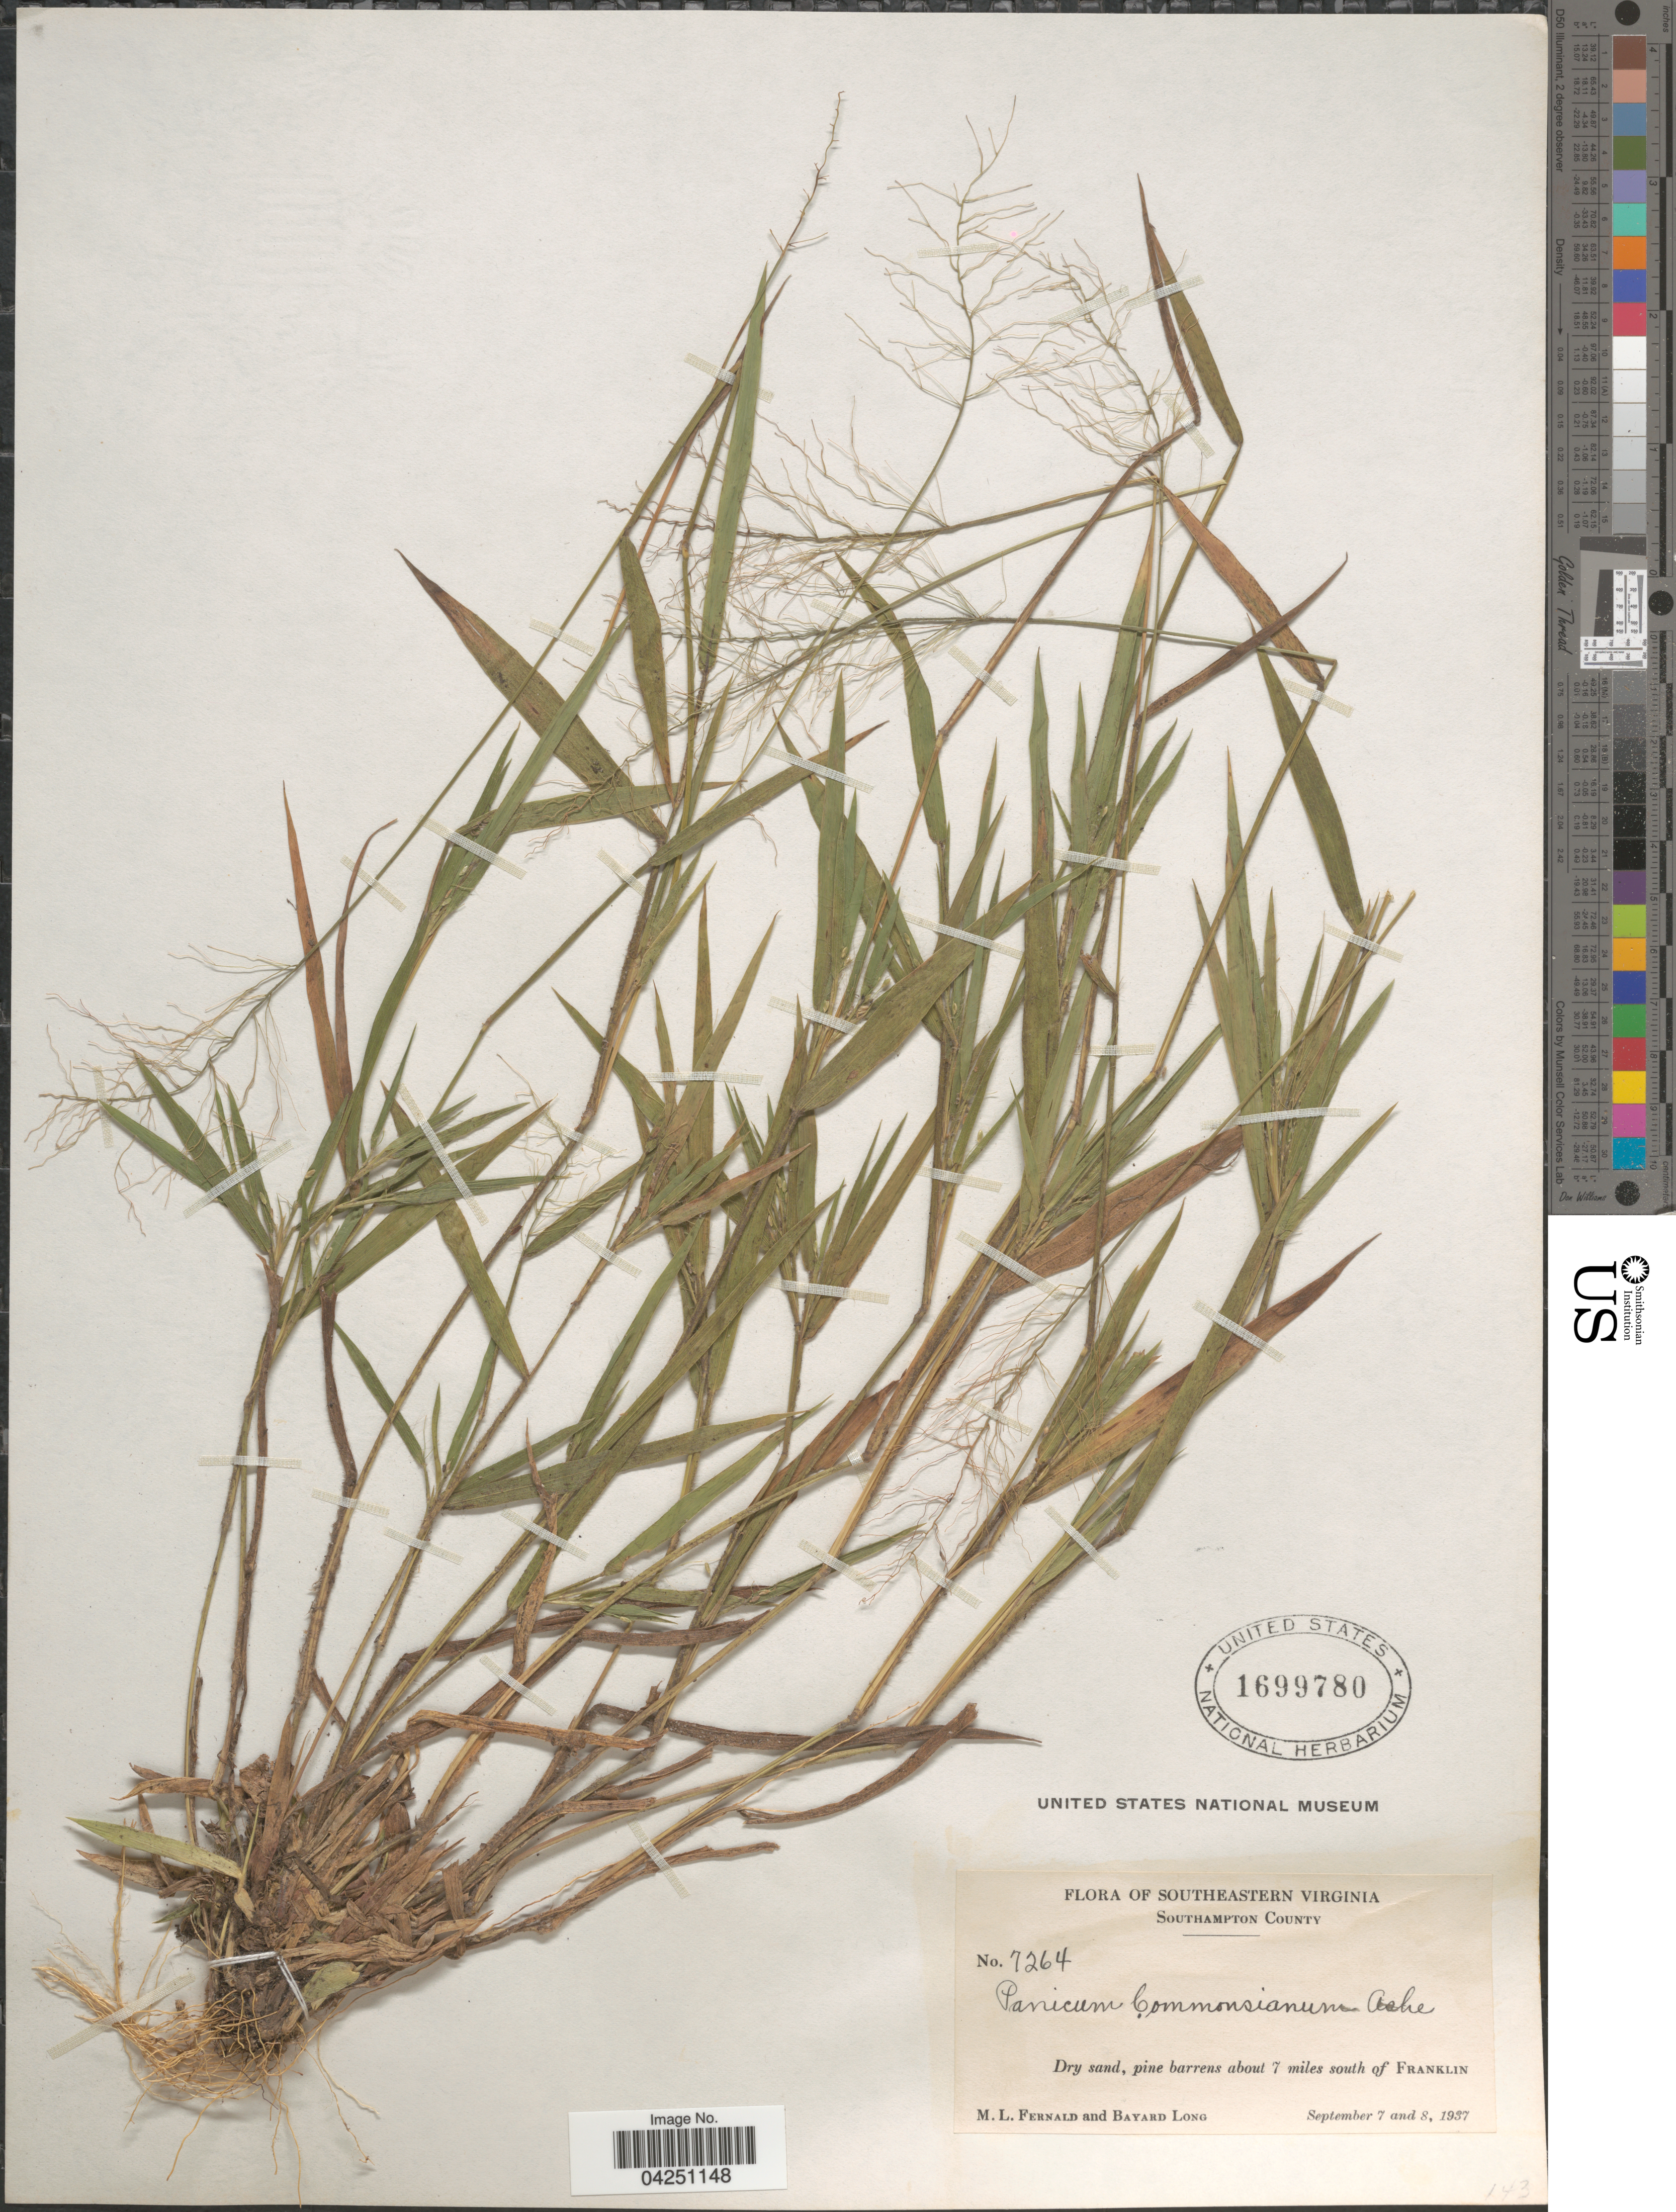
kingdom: Plantae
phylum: Tracheophyta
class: Liliopsida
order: Poales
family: Poaceae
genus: Dichanthelium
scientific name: Dichanthelium acuminatum var. acuminatum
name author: (Sw.) Gould & C.A. Clark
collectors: M. L. Fernald & B. Long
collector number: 7264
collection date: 1937-09-07/1937-09-08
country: United States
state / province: Virginia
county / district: Southampton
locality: Southeastern Virginia. Southampton County. Dry sand, pine barrens, about 7 miles south of Franklin.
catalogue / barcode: US 1699780